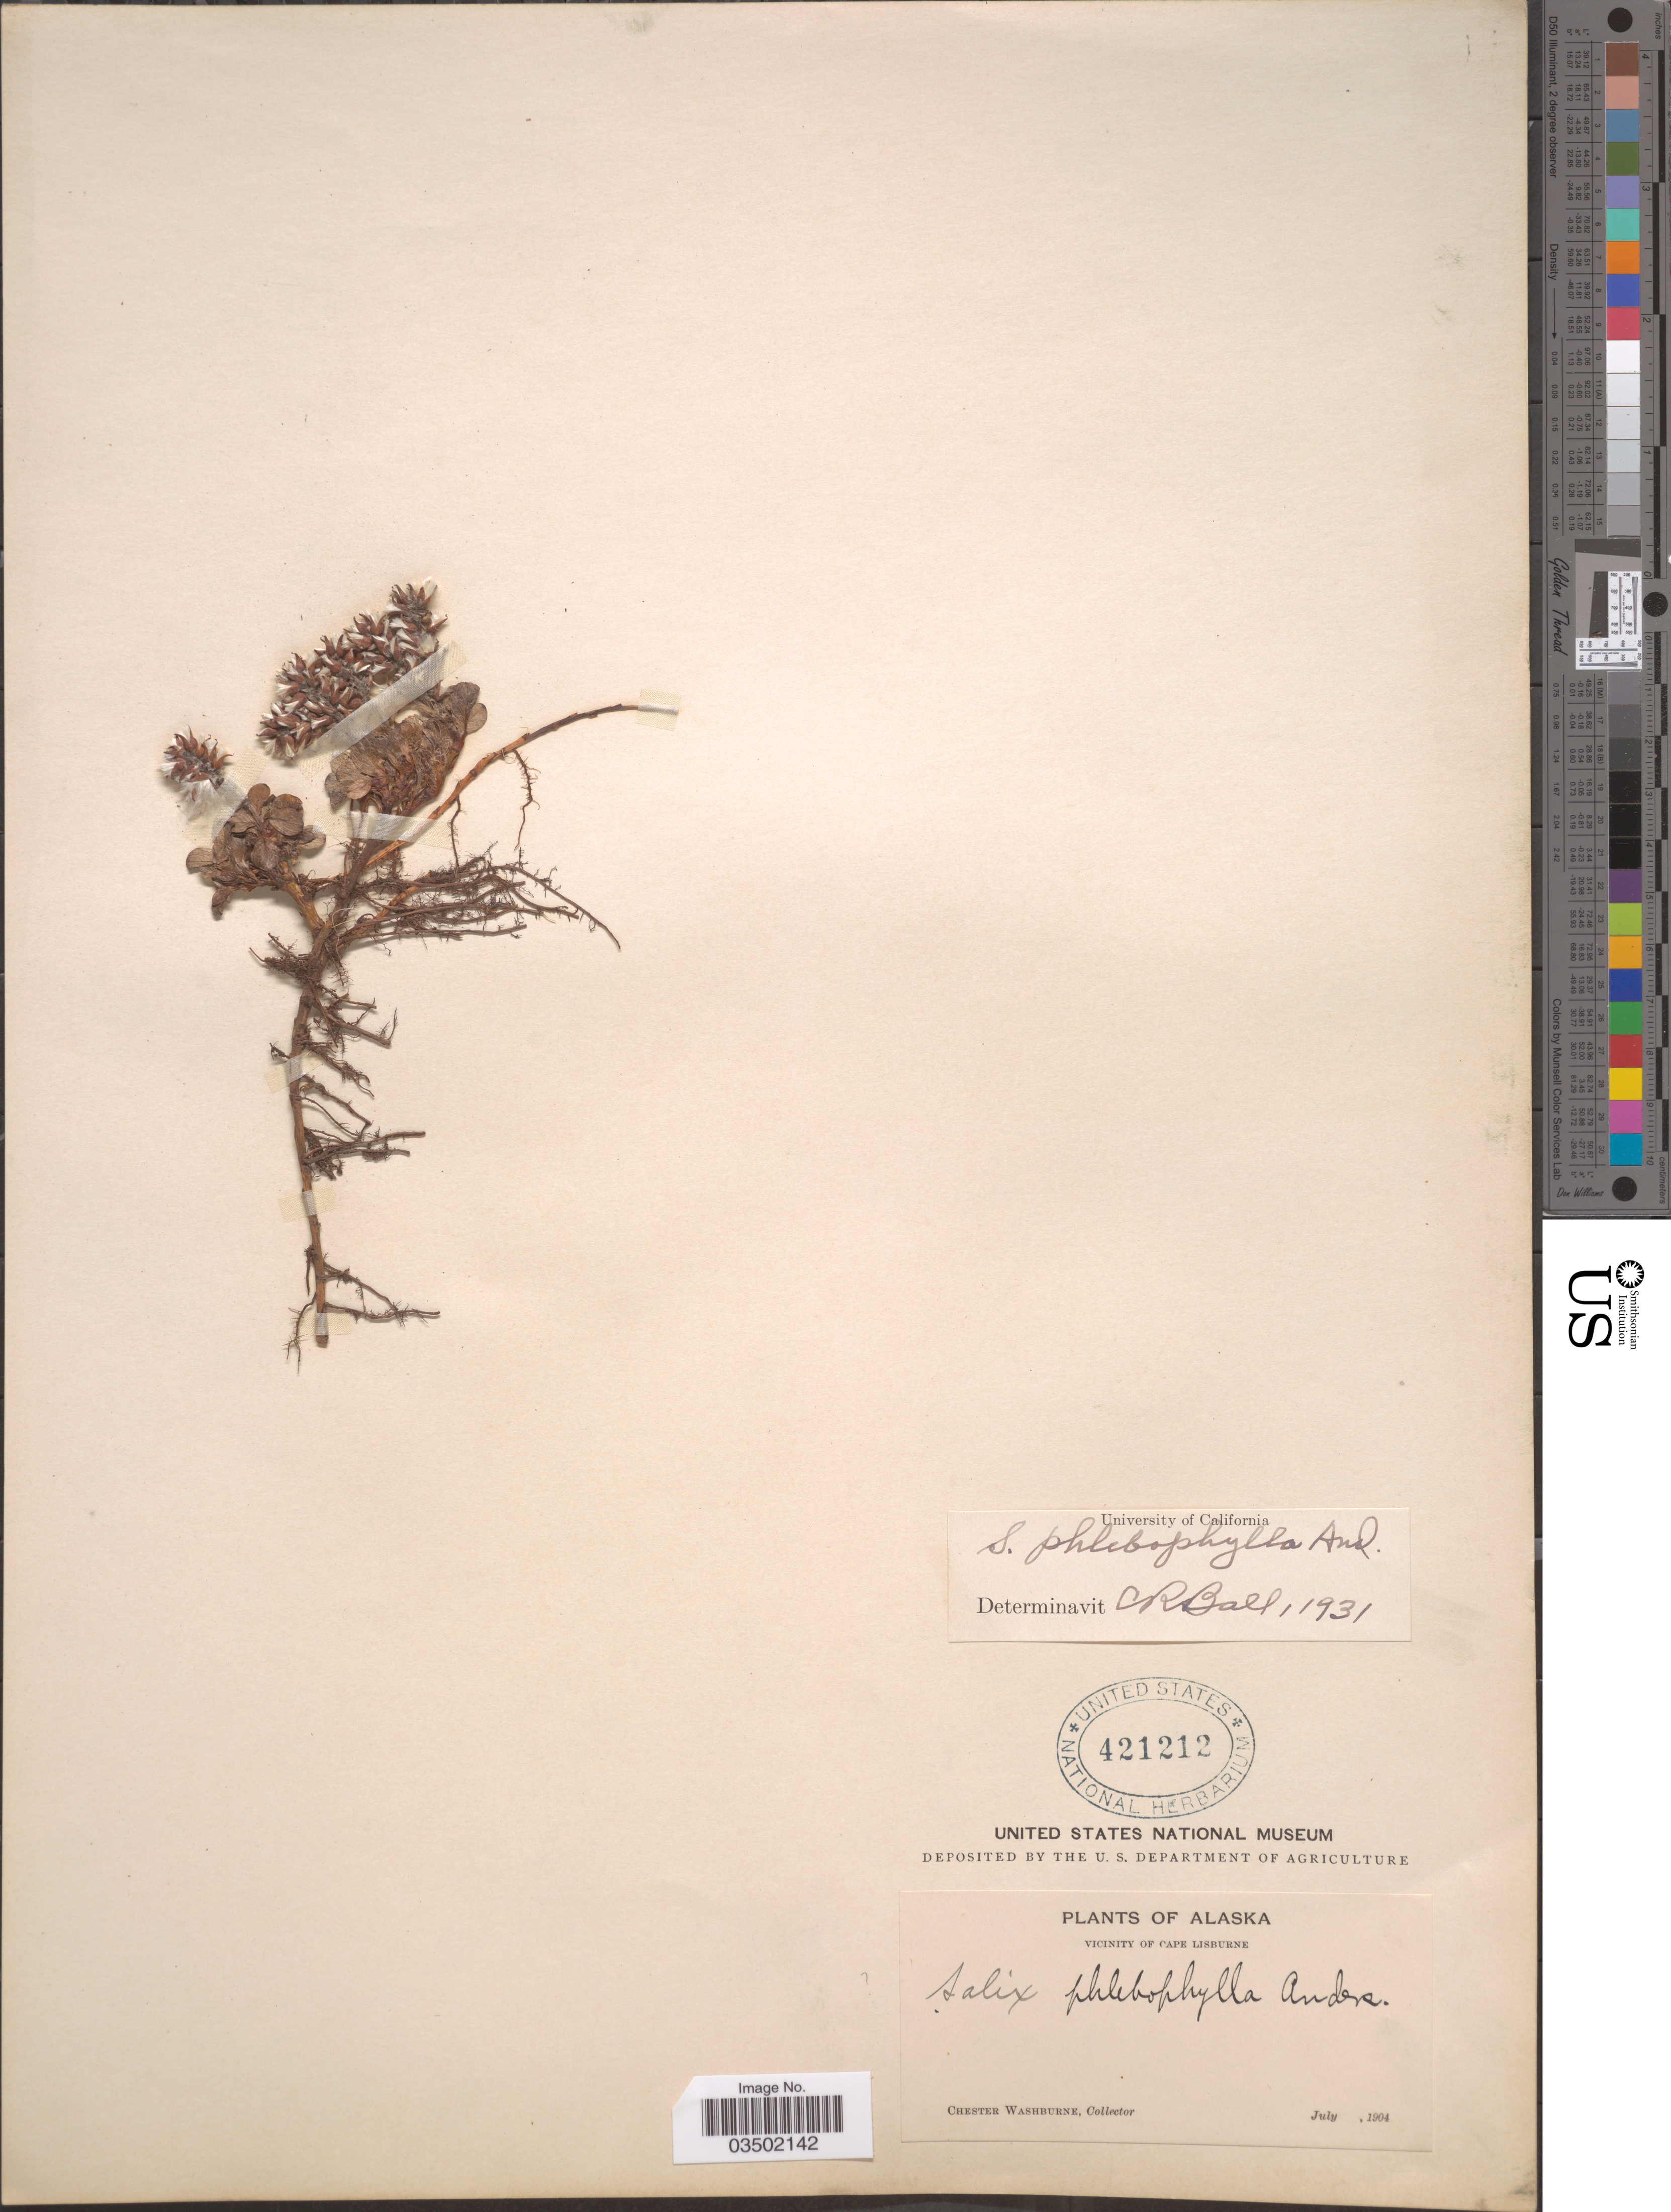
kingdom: Plantae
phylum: Tracheophyta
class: Magnoliopsida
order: Malpighiales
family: Salicaceae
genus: Salix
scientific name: Salix phlebophylla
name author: Andersson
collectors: C. Washburne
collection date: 1904-07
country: United States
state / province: Alaska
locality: Vicinity of Cape Lisburne.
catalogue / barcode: US 421212